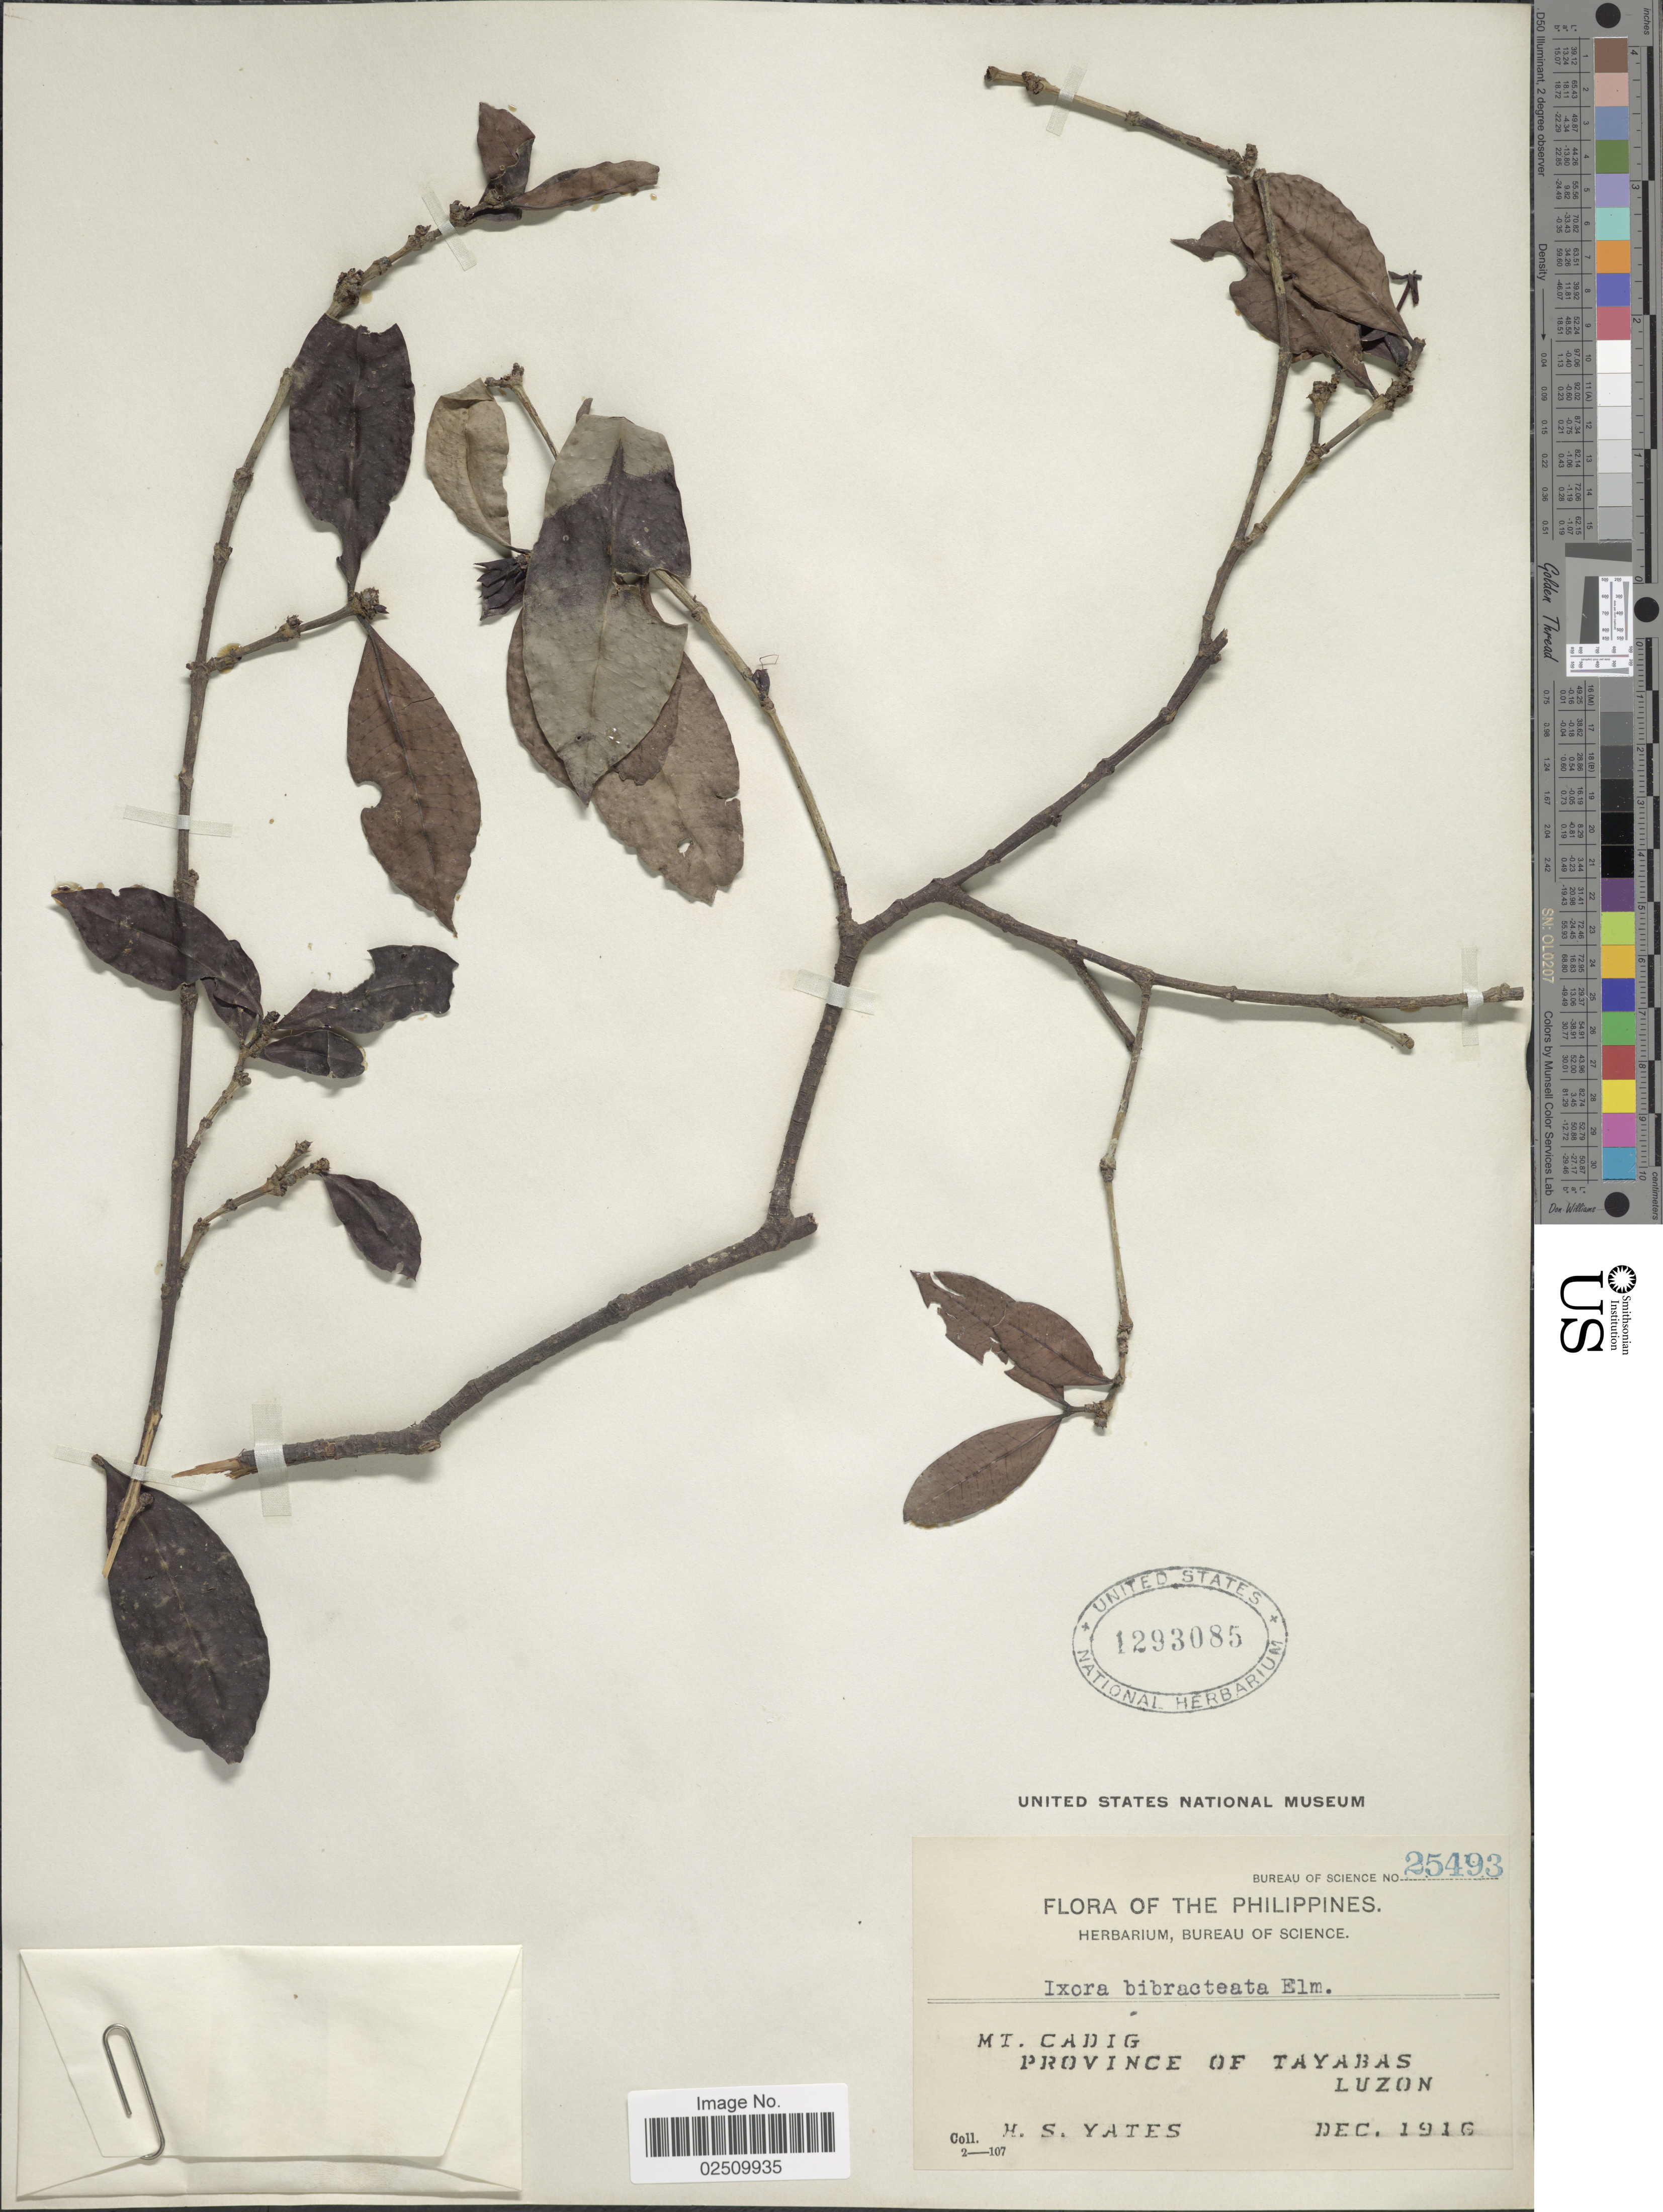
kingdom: Plantae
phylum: Tracheophyta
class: Magnoliopsida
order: Gentianales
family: Rubiaceae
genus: Ixora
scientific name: Ixora bibracteata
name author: Elmer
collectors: H. S. Yates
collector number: Bureau of Science 25493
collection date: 1916-12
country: Philippines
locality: Mt. Cadig. Province of Tayabas. Luzon.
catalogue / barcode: US 1293085